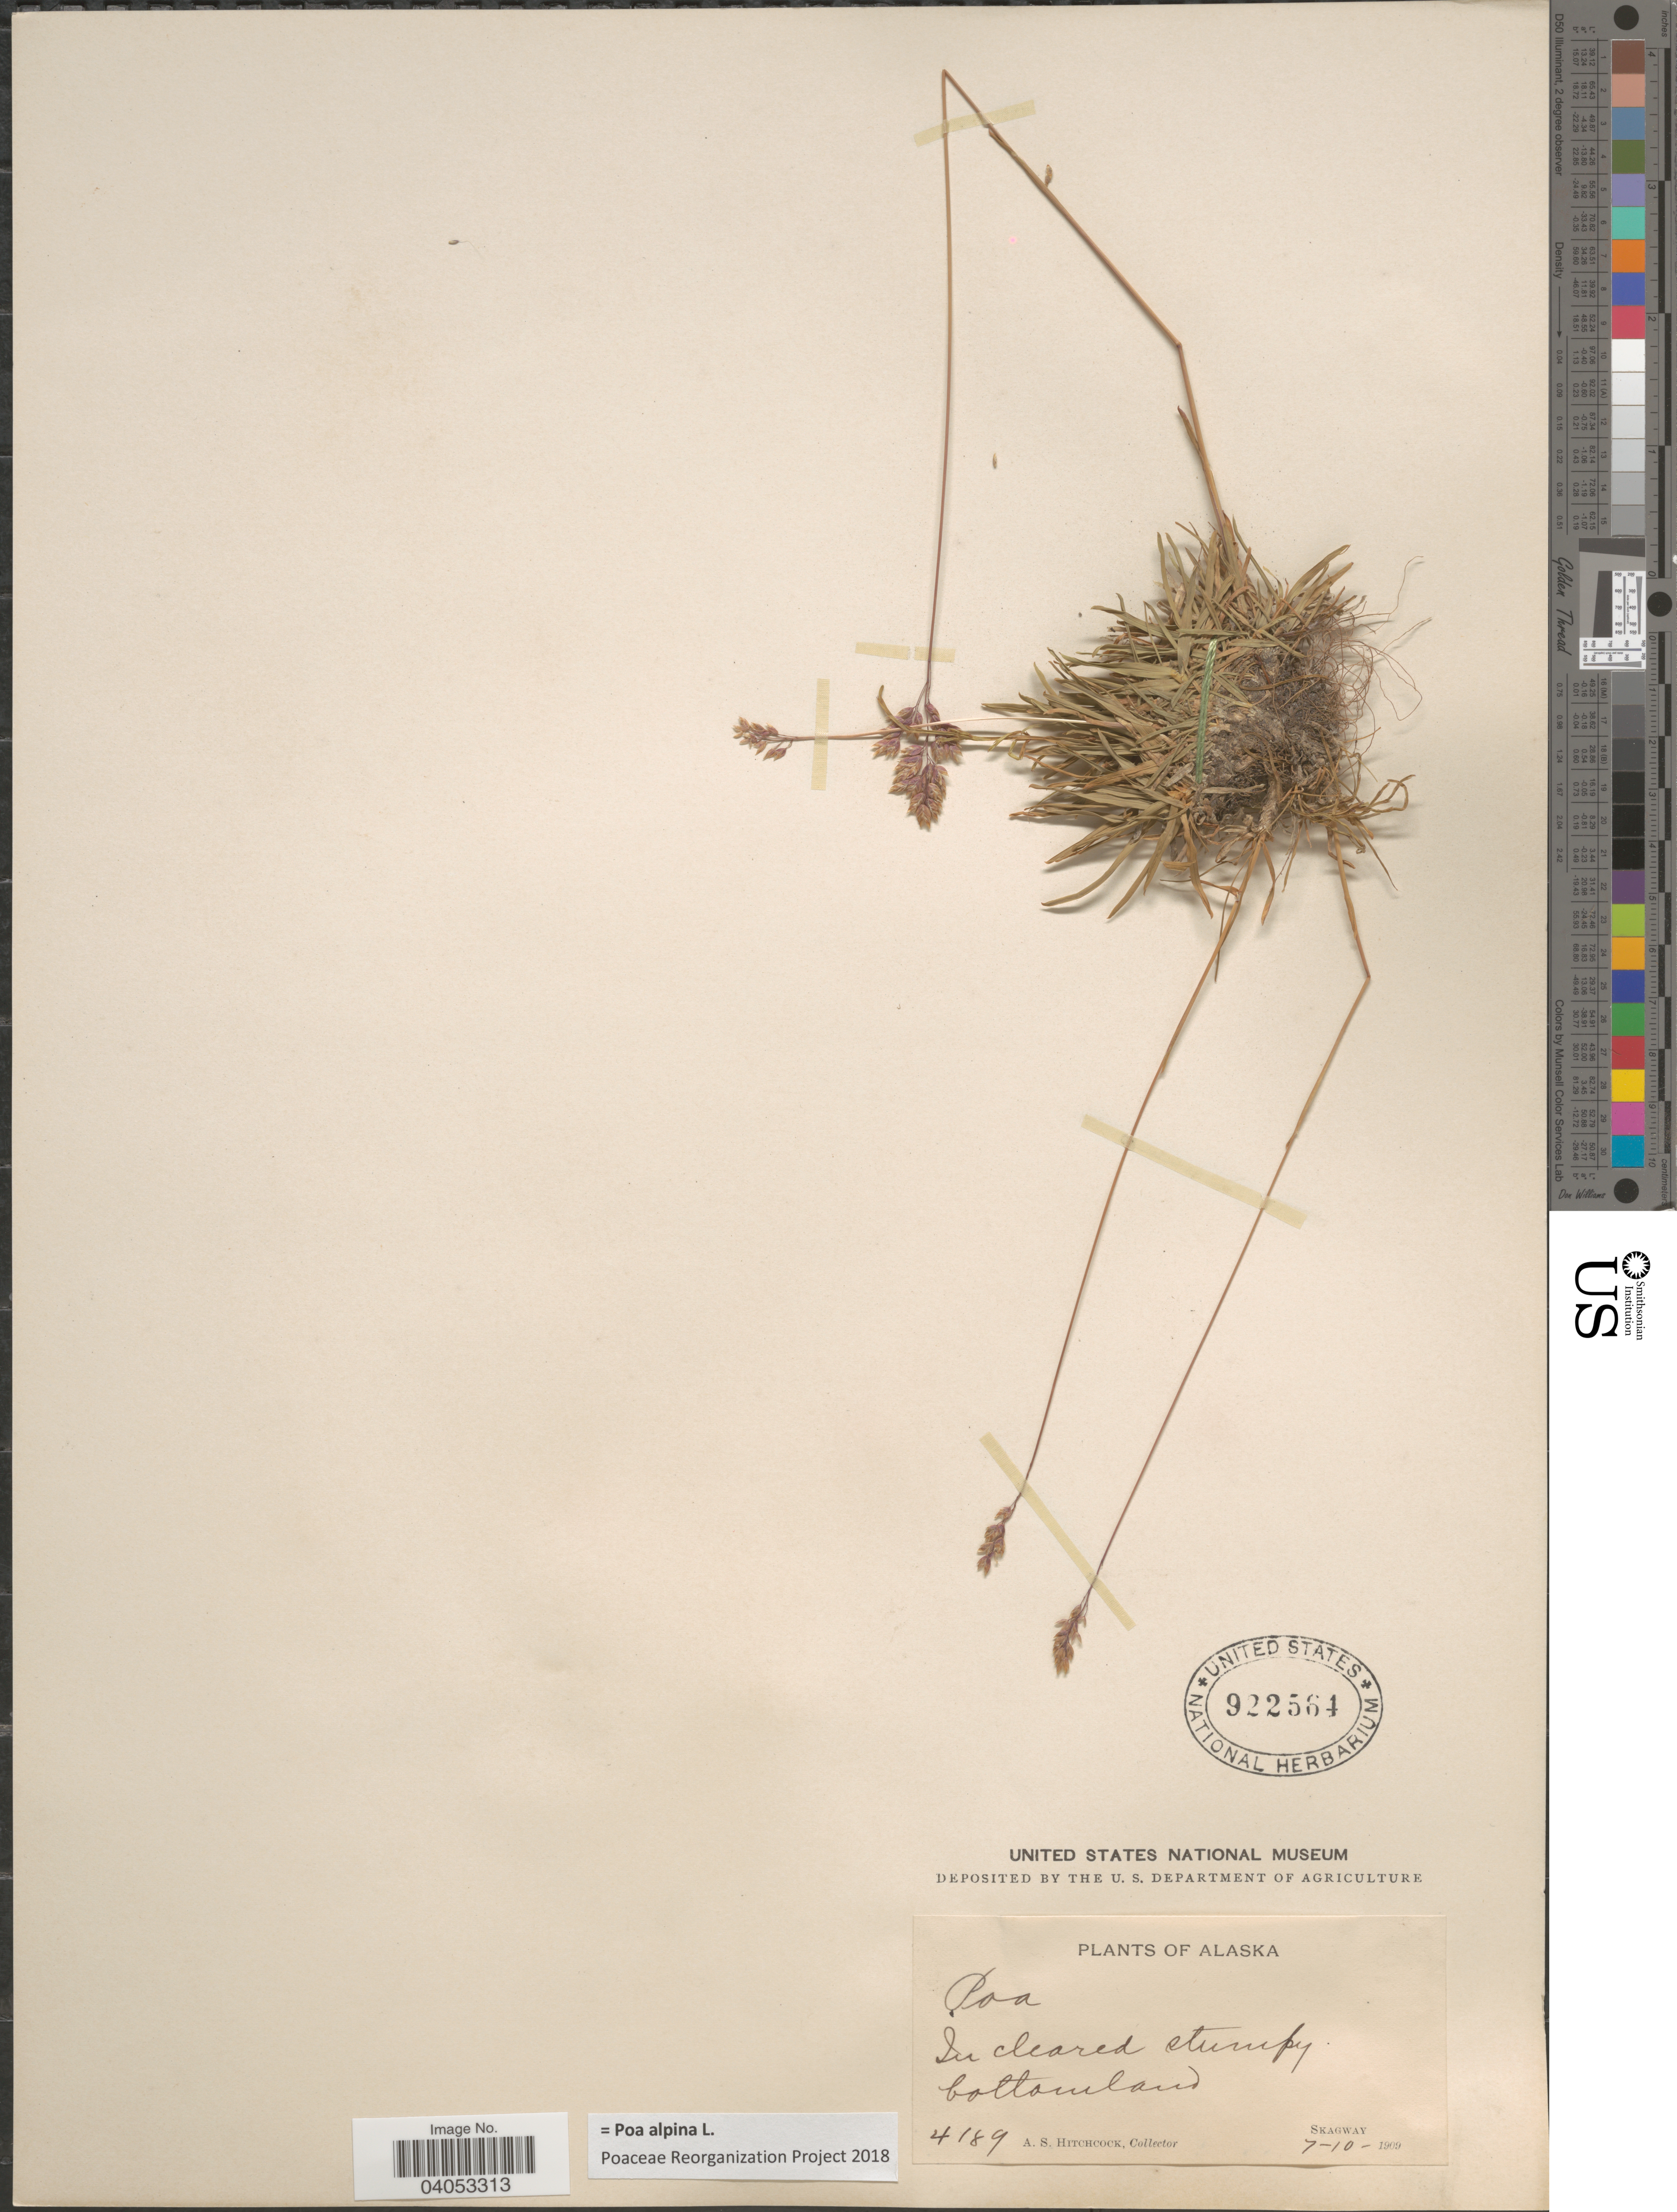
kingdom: Plantae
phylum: Tracheophyta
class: Liliopsida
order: Poales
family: Poaceae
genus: Poa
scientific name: Poa alpina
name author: L.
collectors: A. S. Hitchcock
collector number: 4189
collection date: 1909-07-10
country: United States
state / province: Alaska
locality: Skagway.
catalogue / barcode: US 922564